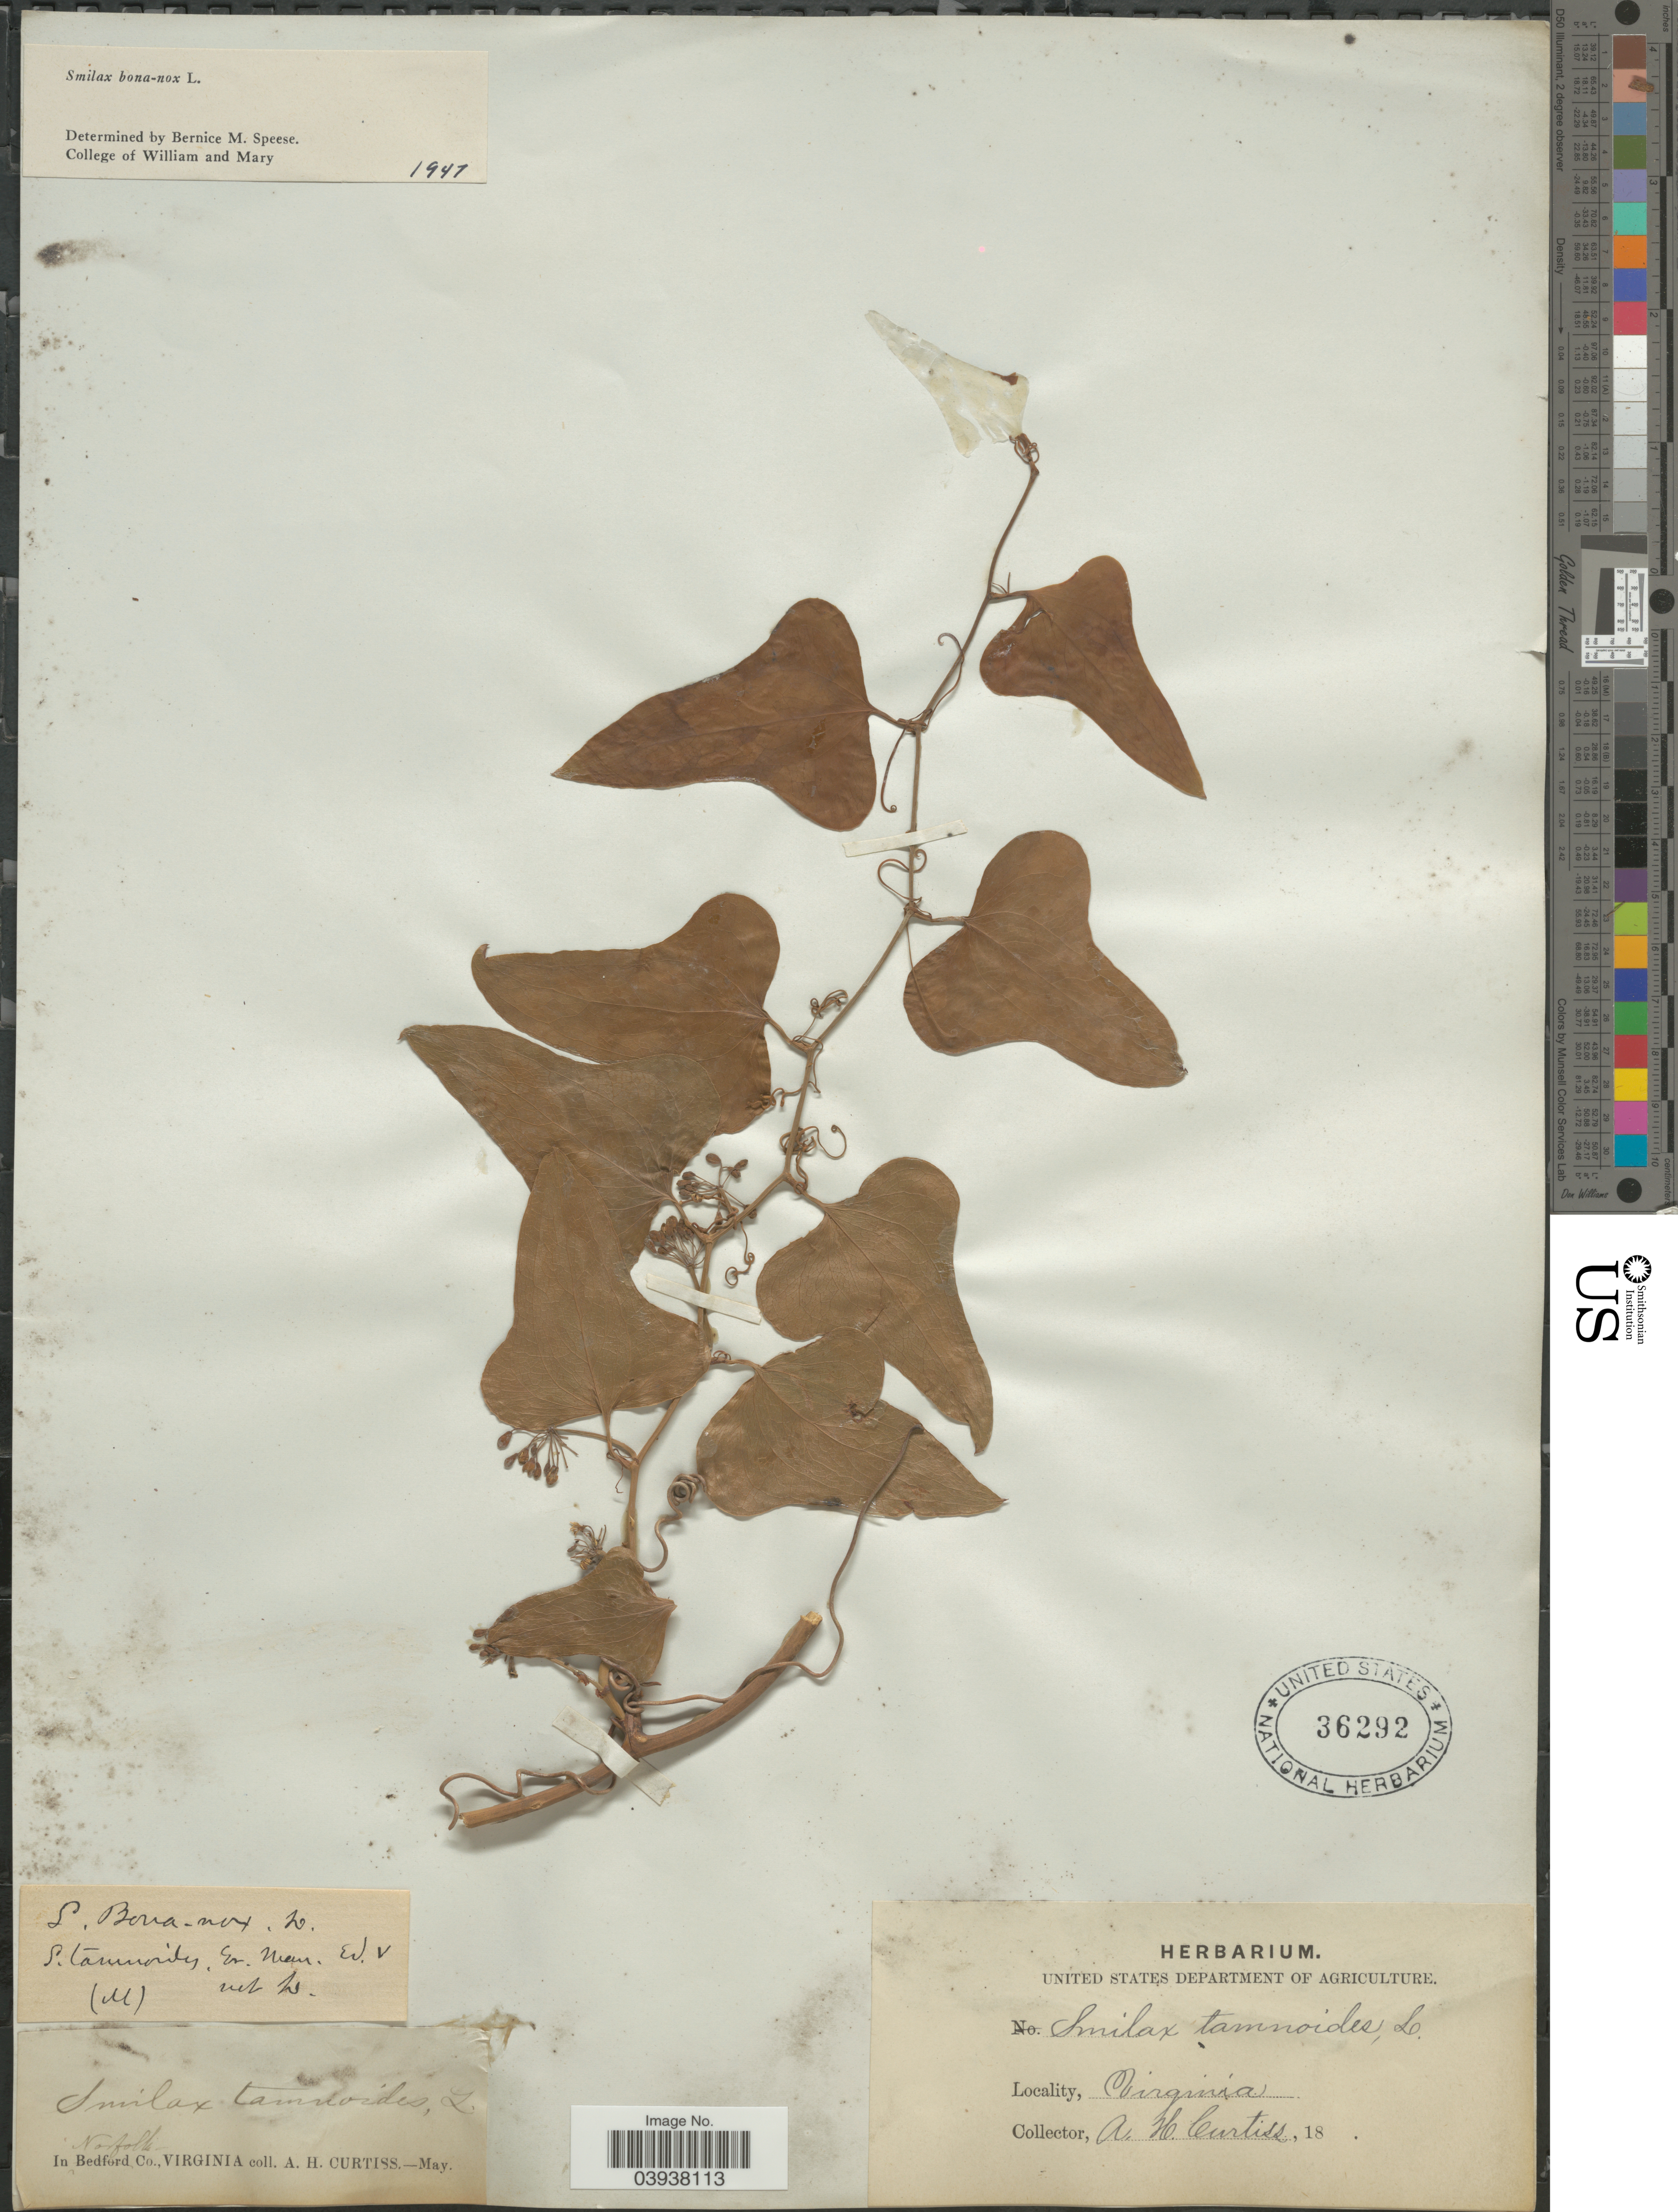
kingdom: Plantae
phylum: Tracheophyta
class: Liliopsida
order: Liliales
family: Smilacaceae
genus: Smilax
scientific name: Smilax bona-nox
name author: L.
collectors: A. H. Curtiss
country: United States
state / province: Virginia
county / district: Bedford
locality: Norfolk. In Bedford Co.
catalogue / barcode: US 36292